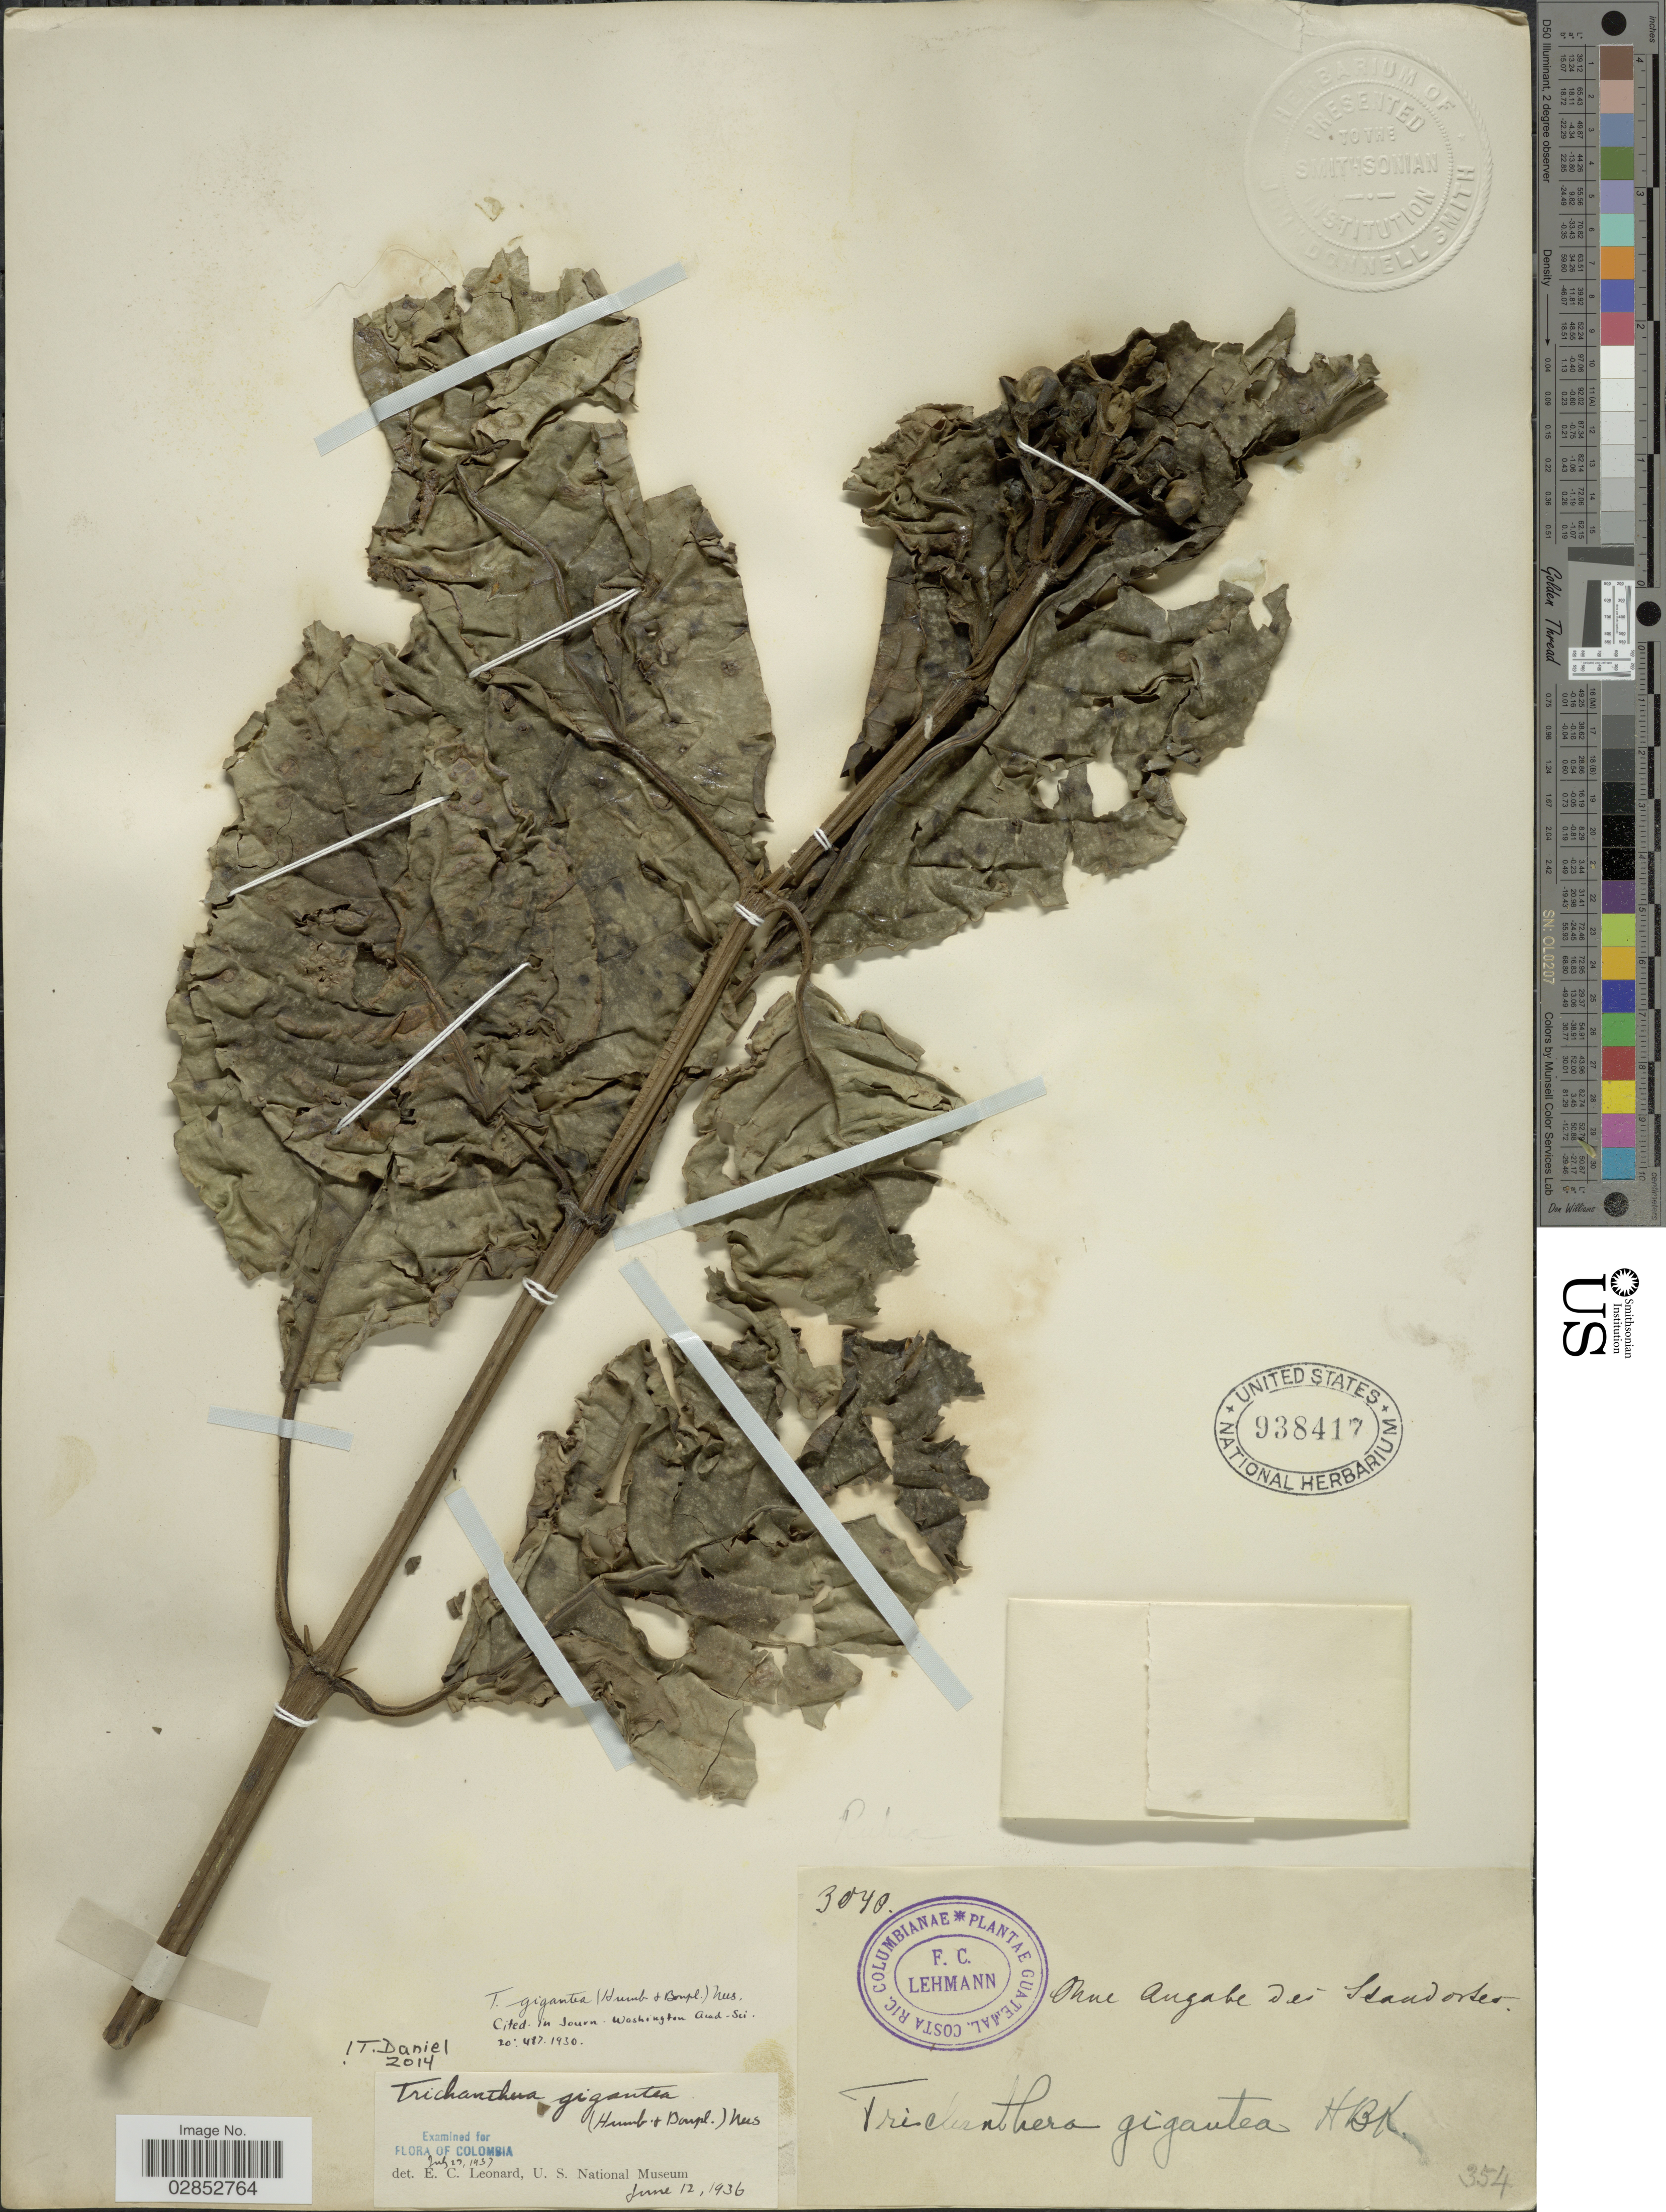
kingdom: Plantae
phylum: Tracheophyta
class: Magnoliopsida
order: Lamiales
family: Acanthaceae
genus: Trichanthera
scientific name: Trichanthera gigantea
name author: (Bonpl.) Nees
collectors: F. C. Lehmann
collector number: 3040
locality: Ohne Angabe dés Isandorles.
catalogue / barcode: US 938417